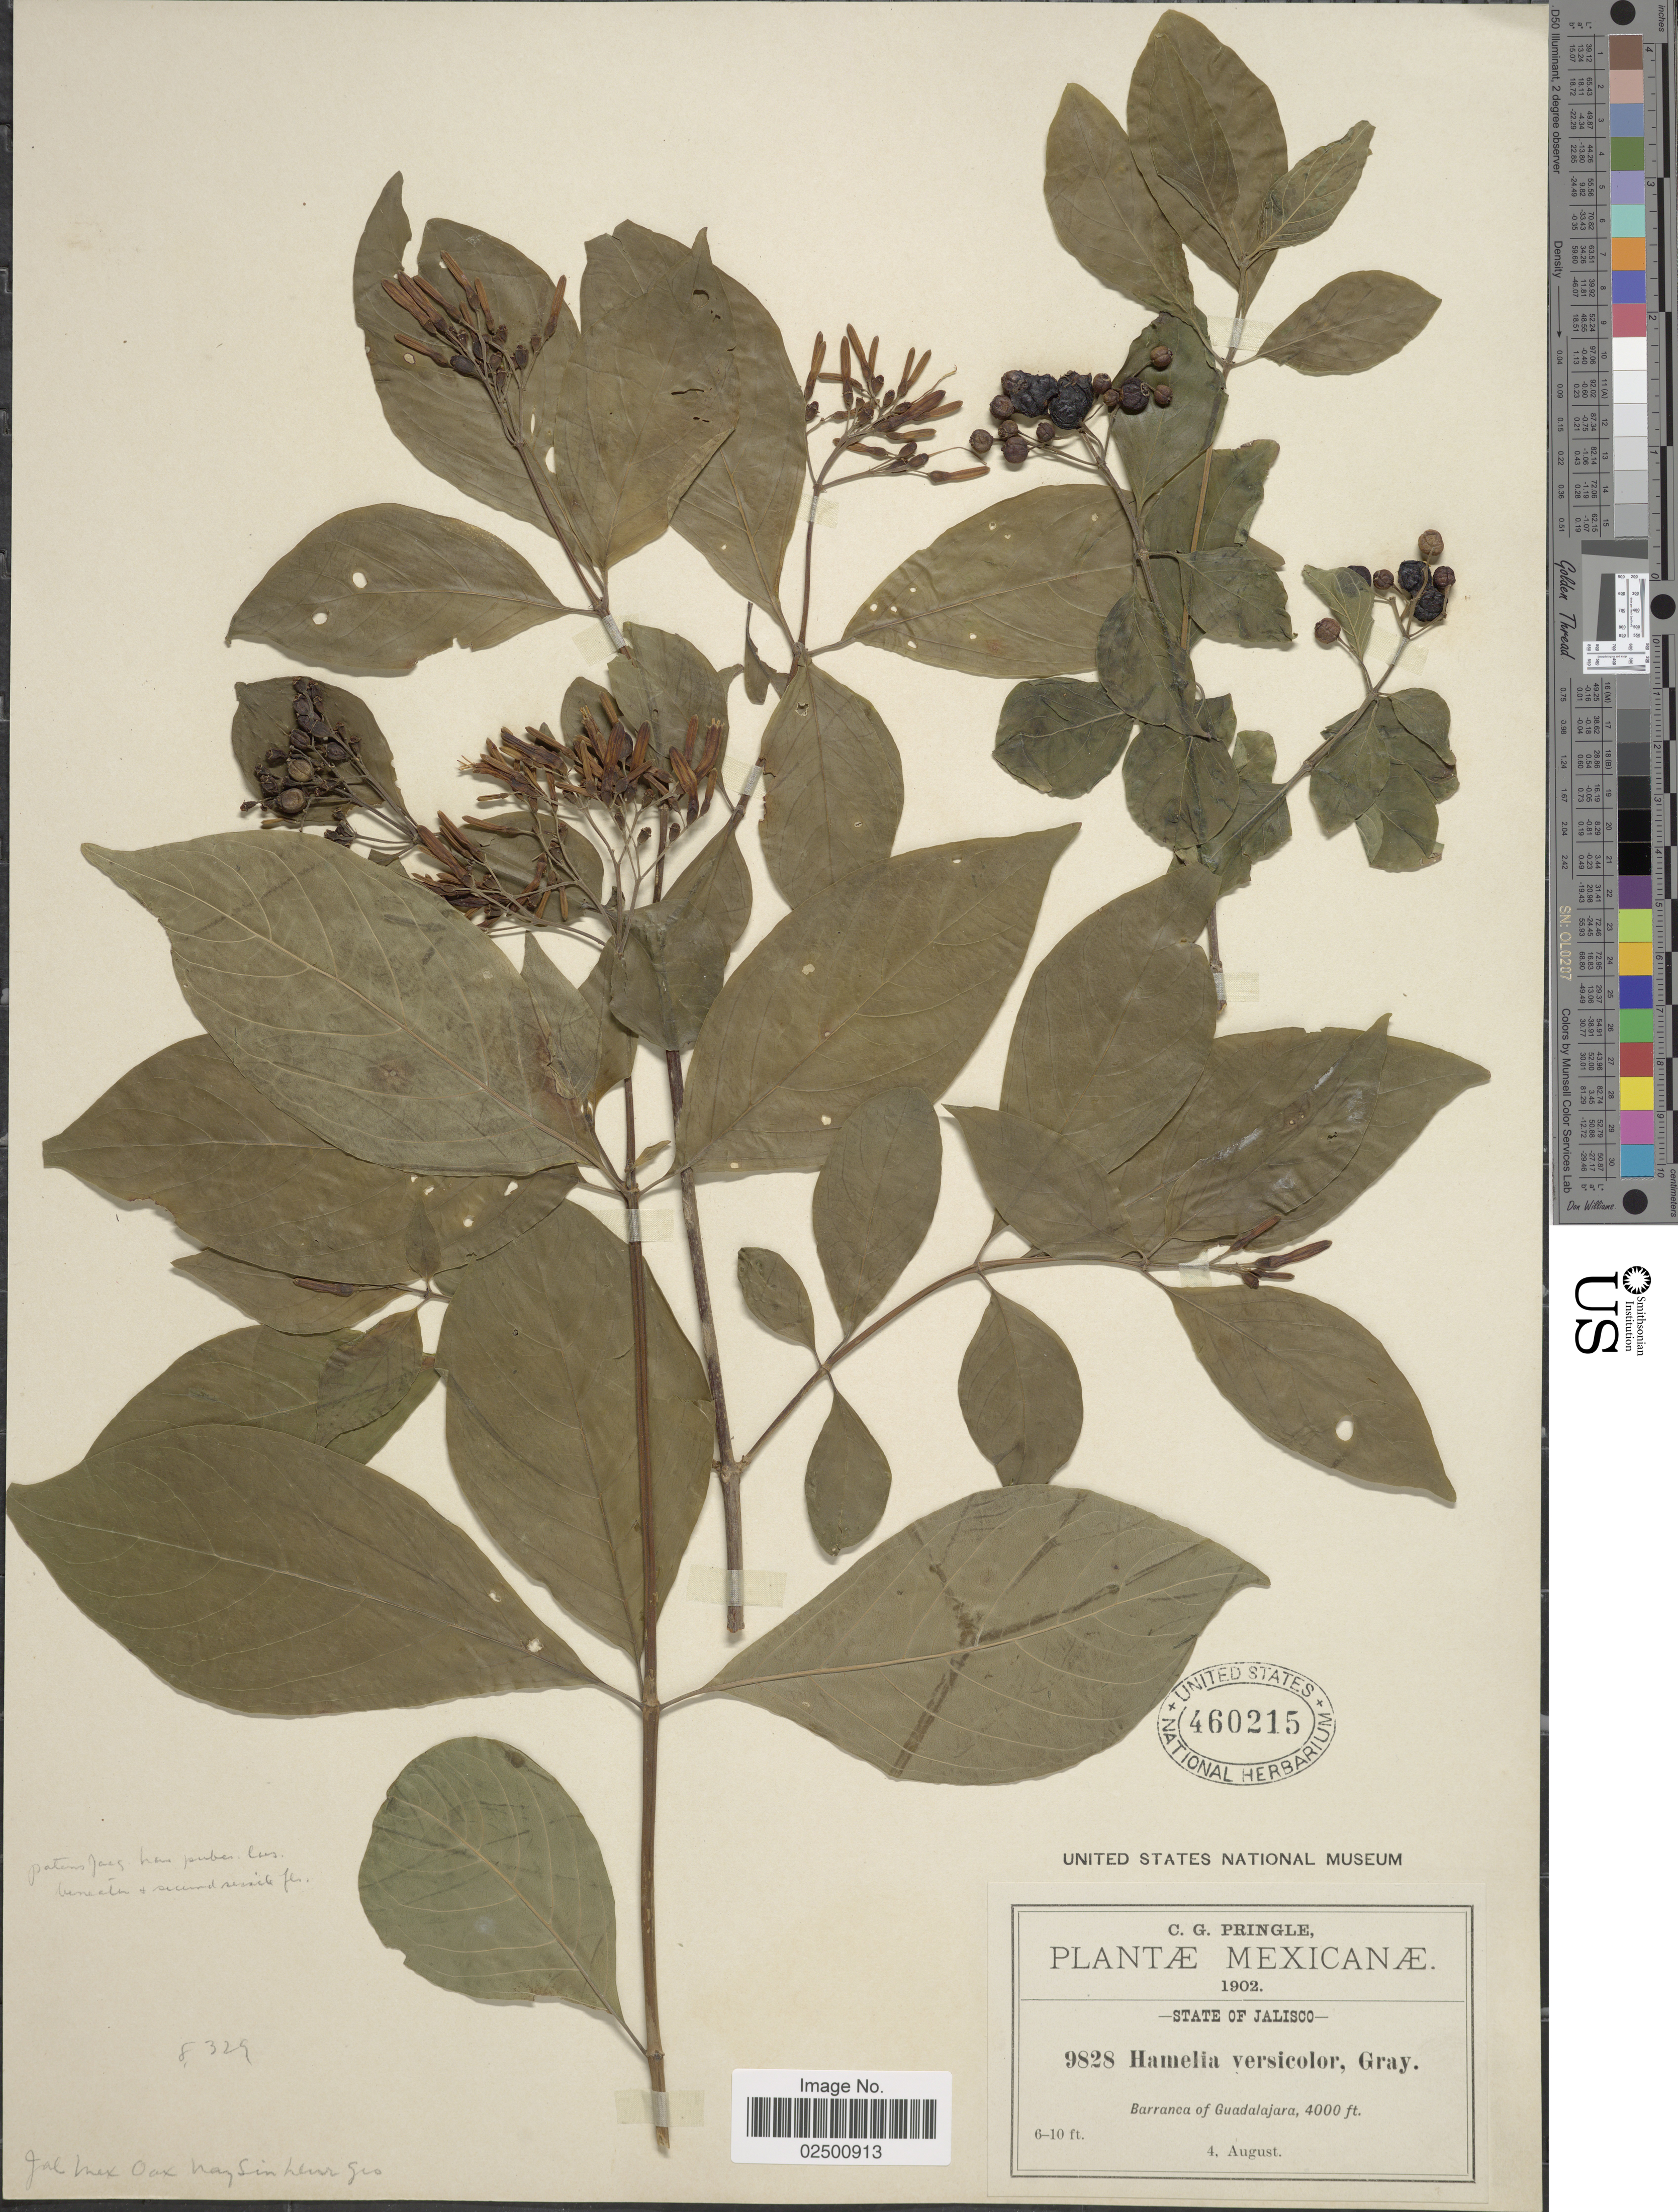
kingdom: Plantae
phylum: Tracheophyta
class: Magnoliopsida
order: Gentianales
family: Rubiaceae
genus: Hamelia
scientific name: Hamelia versicolor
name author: A. Gray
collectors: C. G. Pringle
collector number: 9828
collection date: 1902-08-04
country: Mexico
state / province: Jalisco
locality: Barranca of Guadalajara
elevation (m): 1219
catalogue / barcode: US 460215